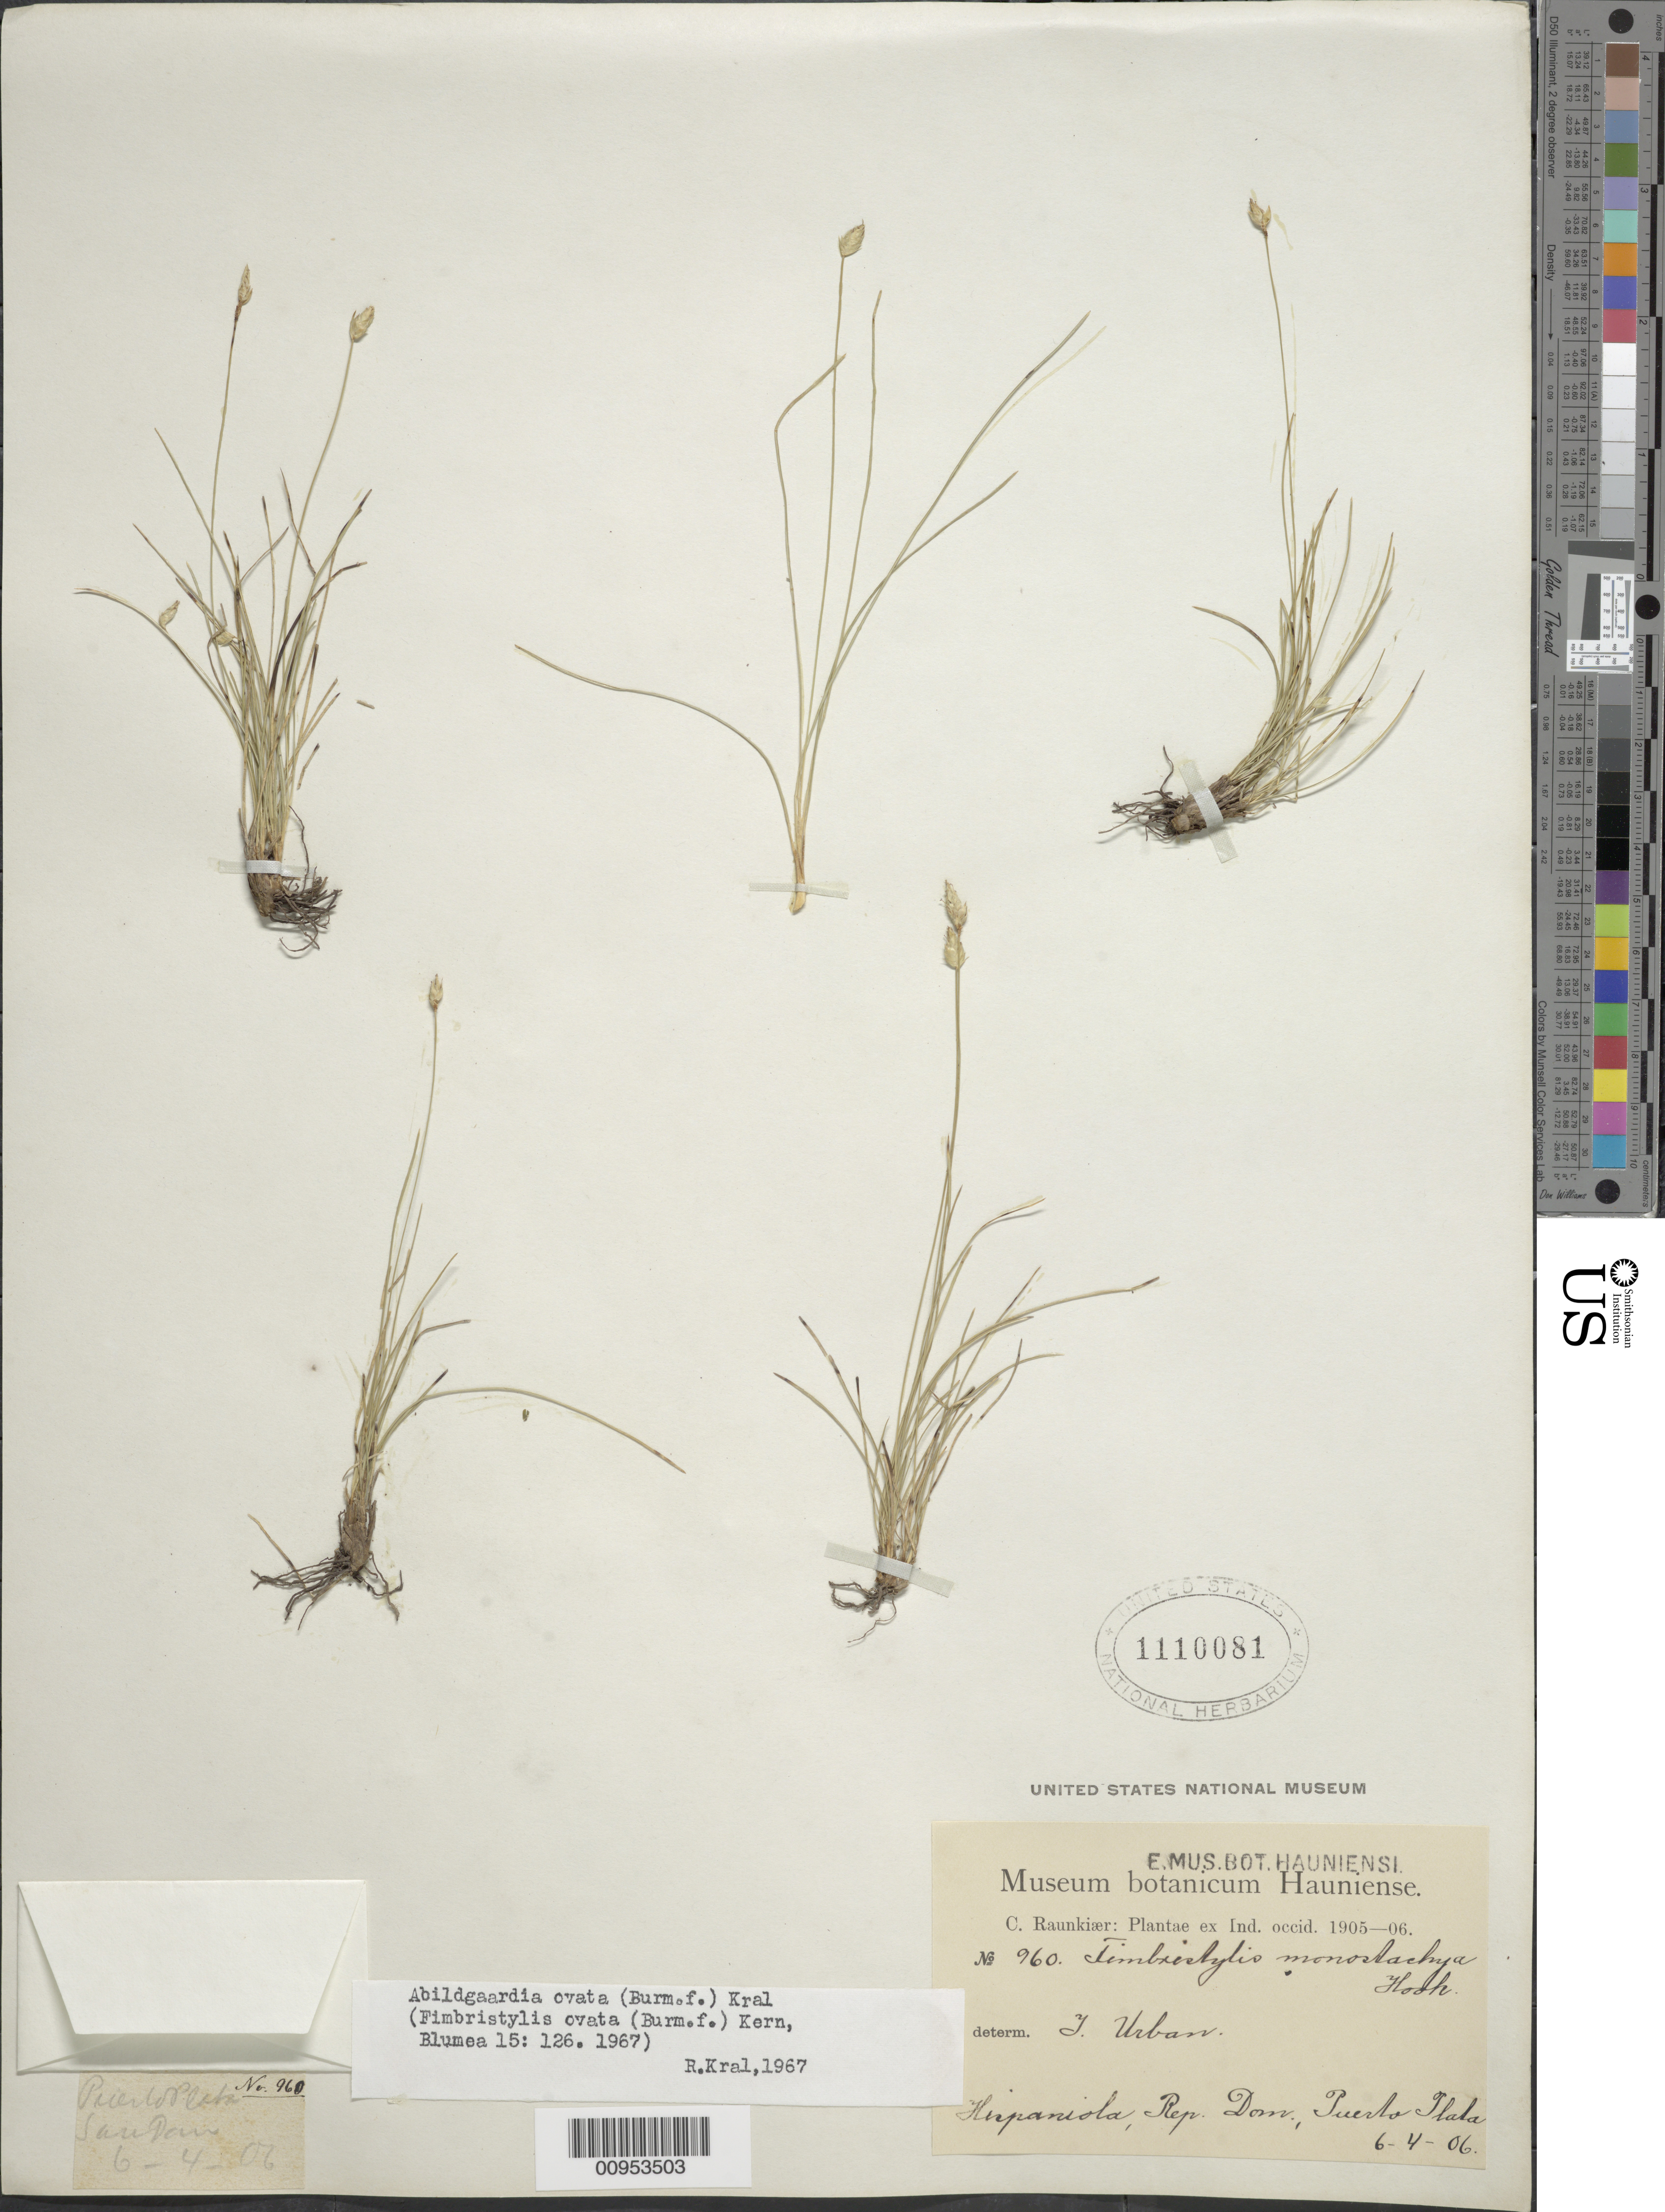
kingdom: Plantae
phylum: Tracheophyta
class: Liliopsida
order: Poales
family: Cyperaceae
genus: Abildgaardia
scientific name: Abildgaardia ovata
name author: (Burm. f.) Kral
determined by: Kral, Robert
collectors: C. C. Raunkiaer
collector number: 960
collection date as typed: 06 Apr 1906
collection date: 1906-04-06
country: Dominican Republic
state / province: Puerto Plata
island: Hispaniola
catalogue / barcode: US 1110081